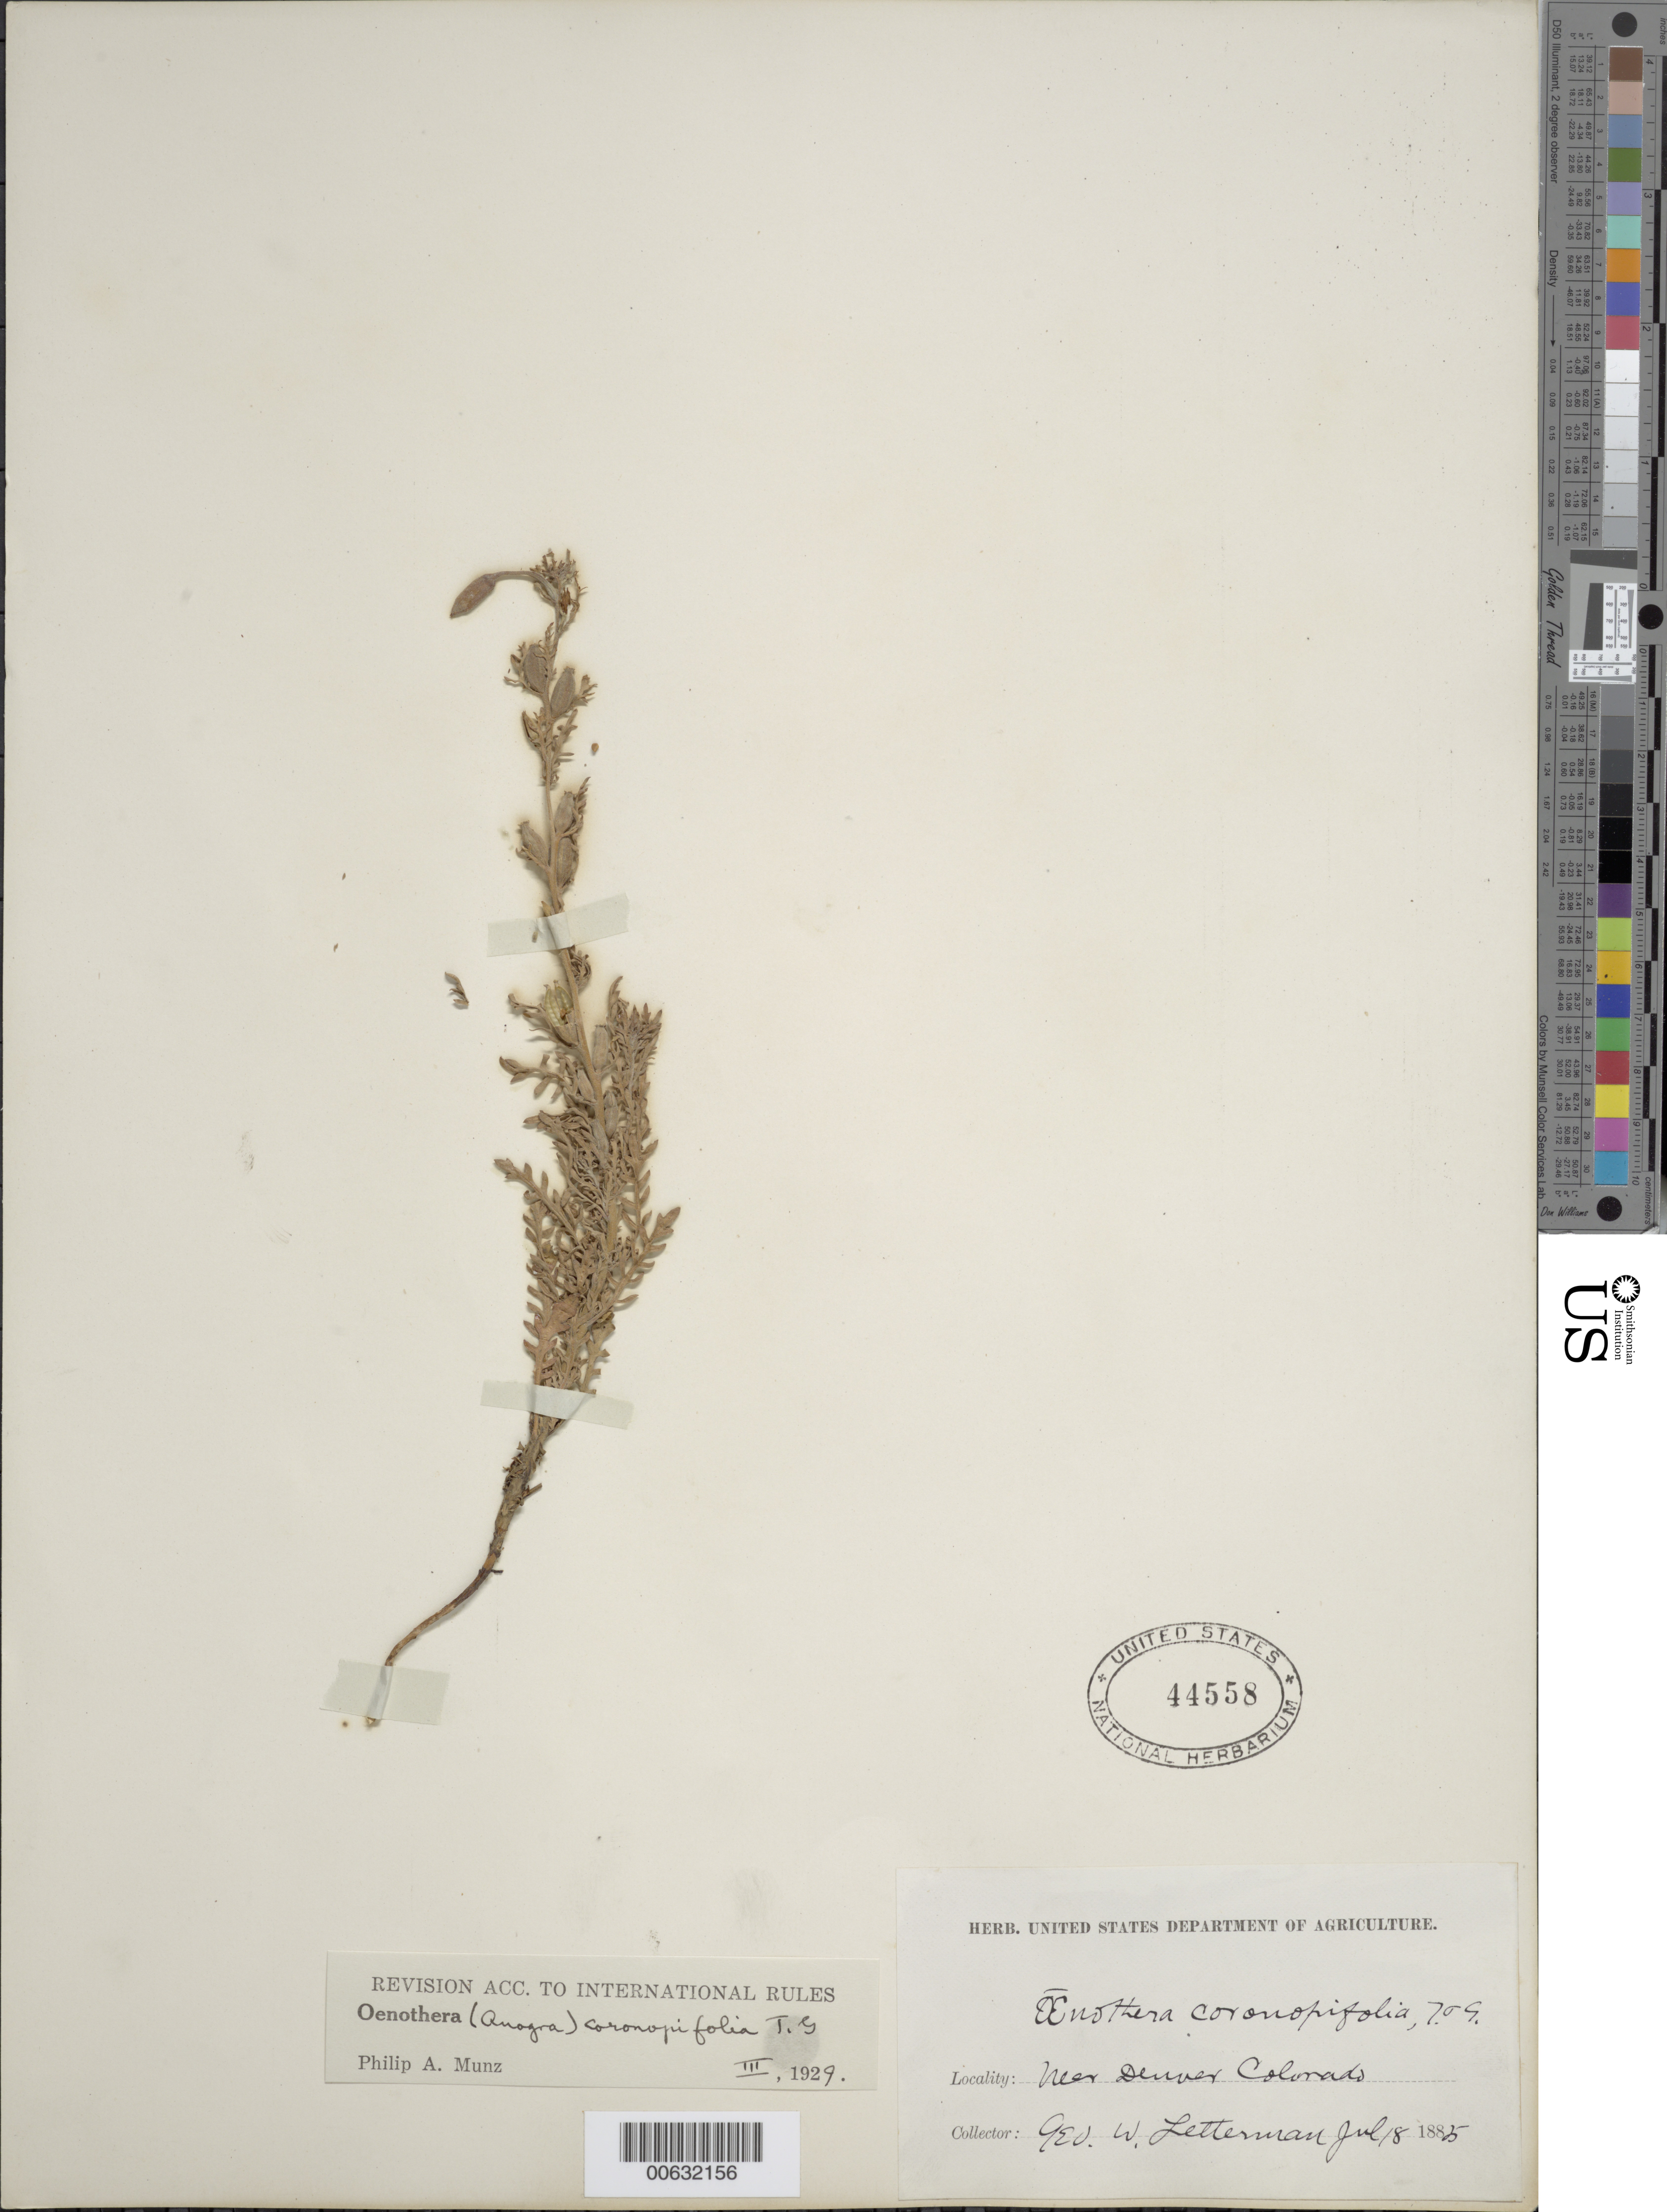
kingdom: Plantae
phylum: Tracheophyta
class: Magnoliopsida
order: Myrtales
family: Onagraceae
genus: Oenothera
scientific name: Oenothera coronopifolia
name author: Torr. & A. Gray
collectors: G. W. Letterman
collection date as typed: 18 Jul 1885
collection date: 1885-07-18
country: United States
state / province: Colorado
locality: Near Denver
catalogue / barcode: US 44558